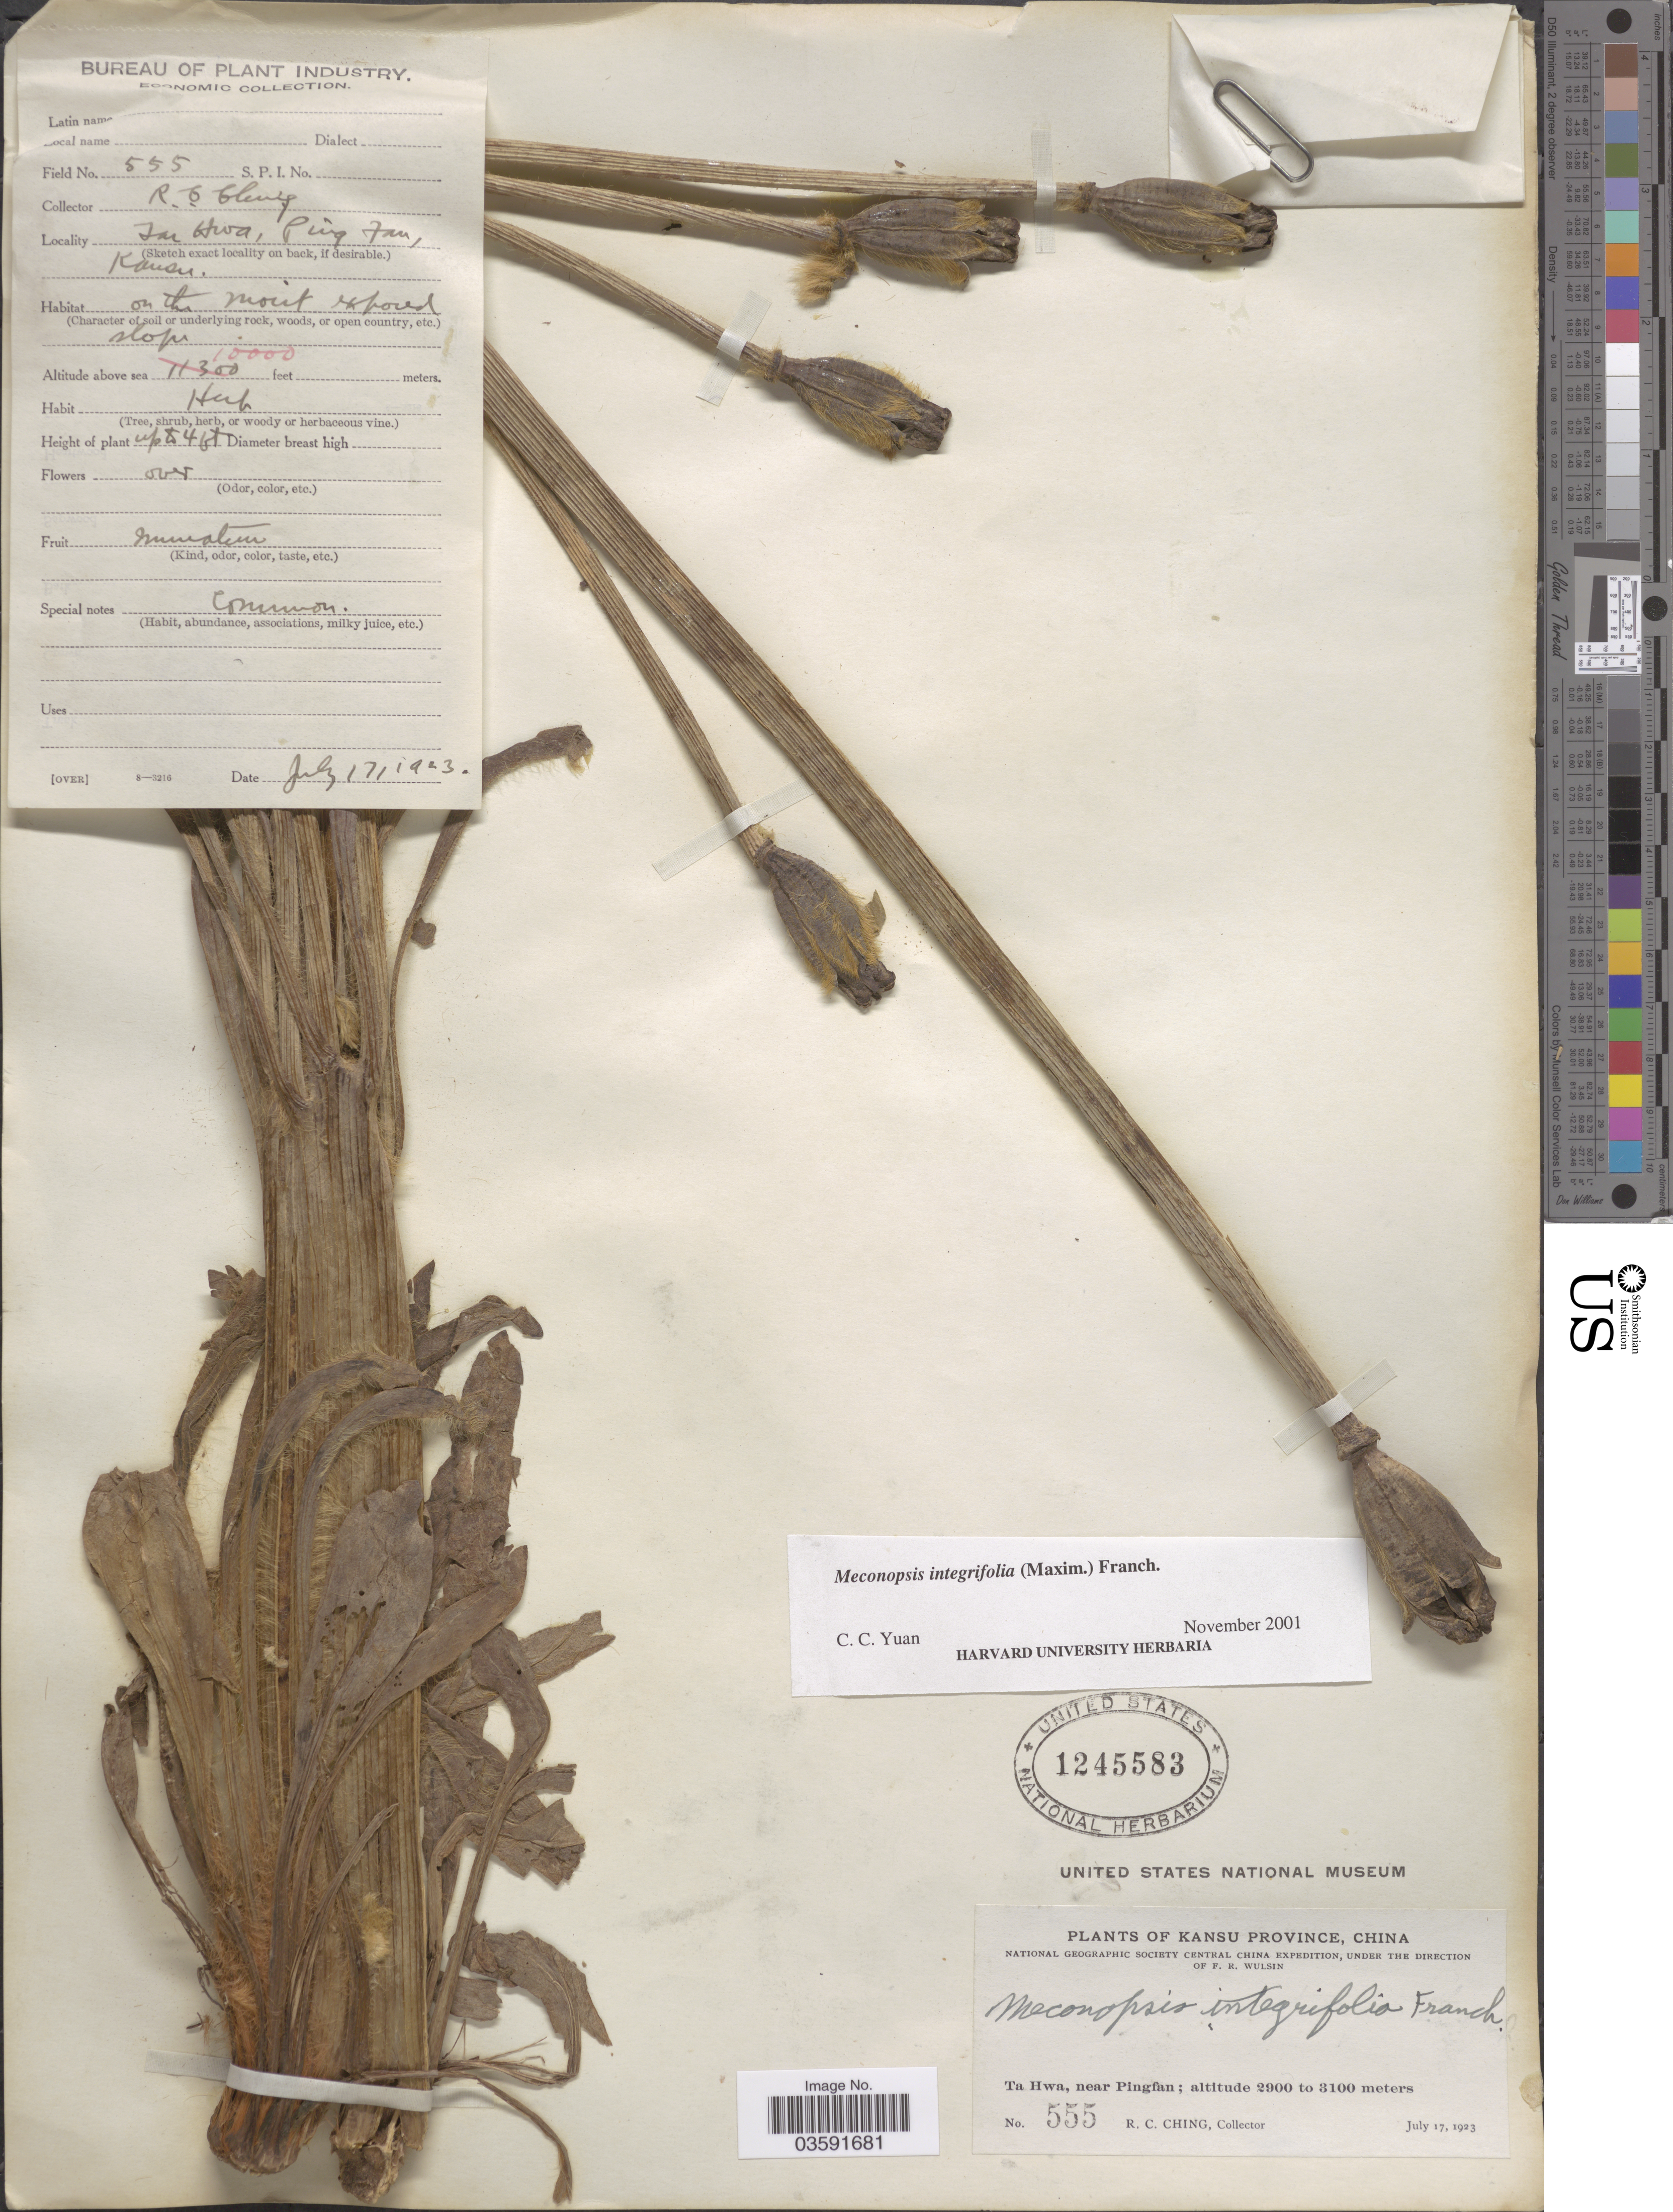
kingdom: Plantae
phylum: Tracheophyta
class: Magnoliopsida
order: Ranunculales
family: Papaveraceae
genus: Meconopsis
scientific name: Meconopsis integrifolia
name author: (Maxim.) Franch.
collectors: R. C. Ching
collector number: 555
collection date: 1923-07-17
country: China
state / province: Gansu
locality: Kansu Province. Ta Hwa, near Pingfan.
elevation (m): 3048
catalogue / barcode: US 1245583